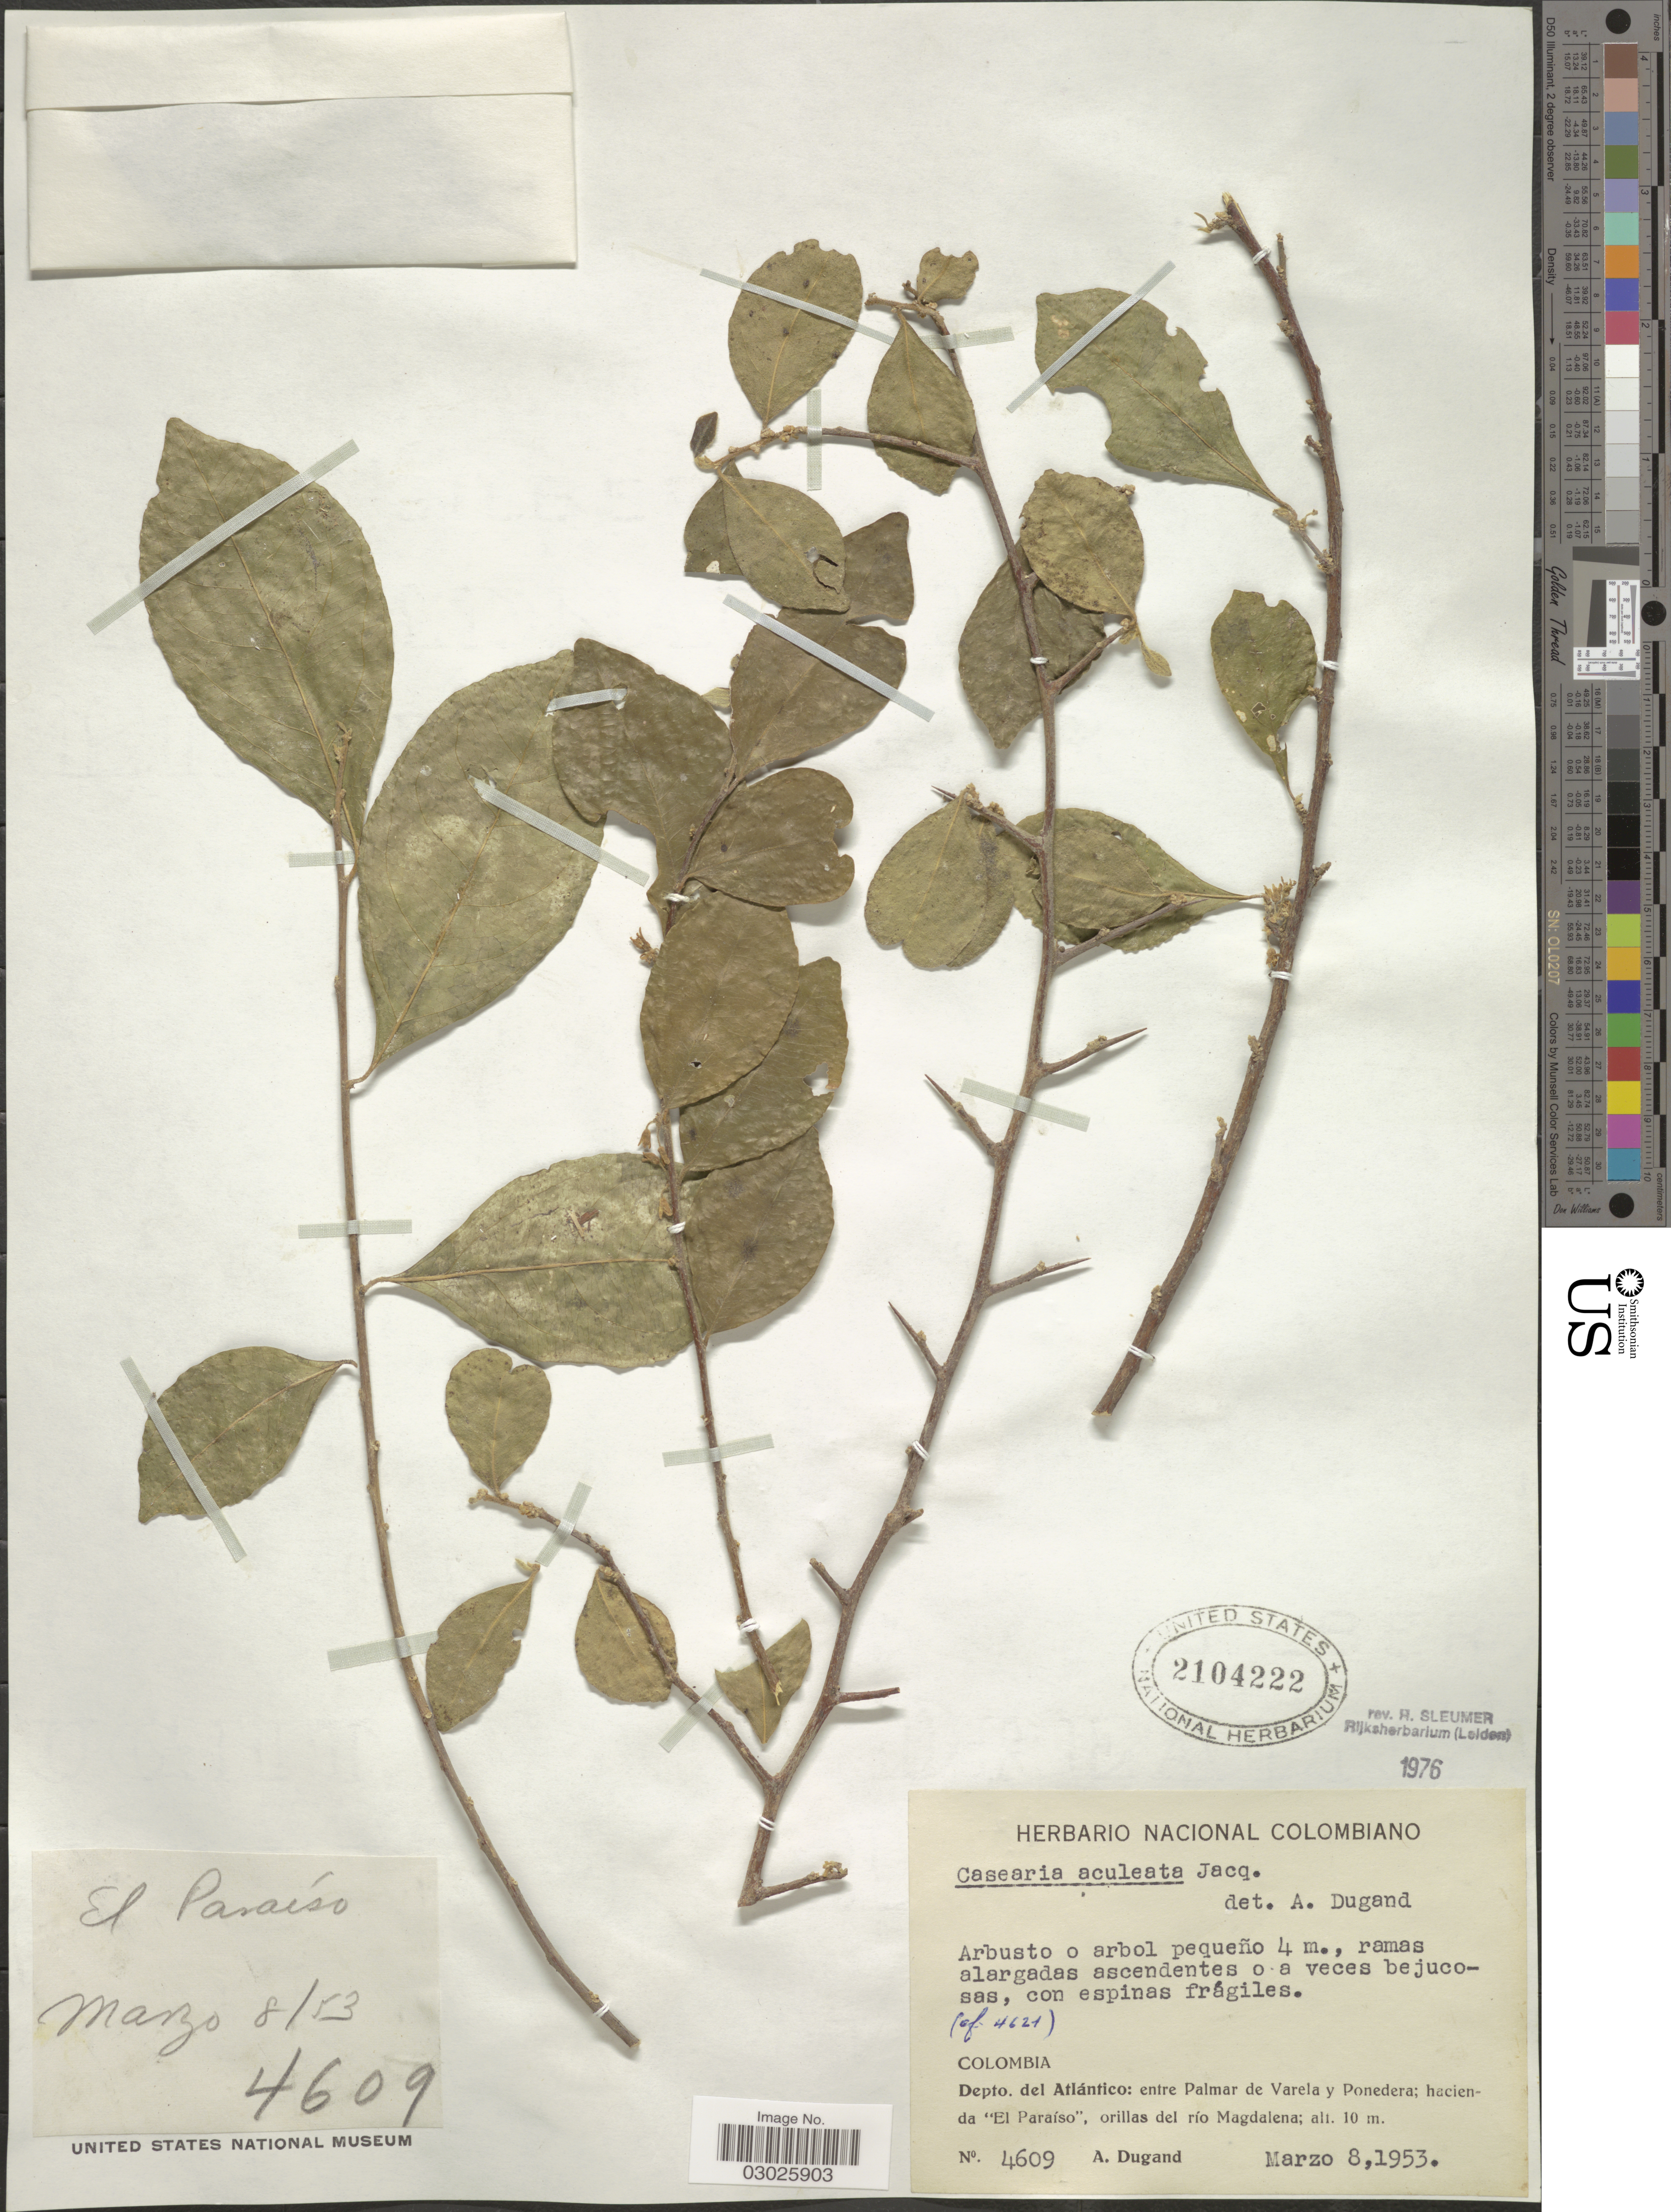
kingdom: Plantae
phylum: Tracheophyta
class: Magnoliopsida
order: Malpighiales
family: Salicaceae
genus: Casearia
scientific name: Casearia aculeata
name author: Jacq.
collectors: A. Dugand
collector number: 4609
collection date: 1953-03-08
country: Colombia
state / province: Atlántico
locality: Depto. del Atlántico: entre Palmar de Varela y Ponedera; hacienda "El Paraíso", orillas del río Magdalena.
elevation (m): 10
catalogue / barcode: US 2104222